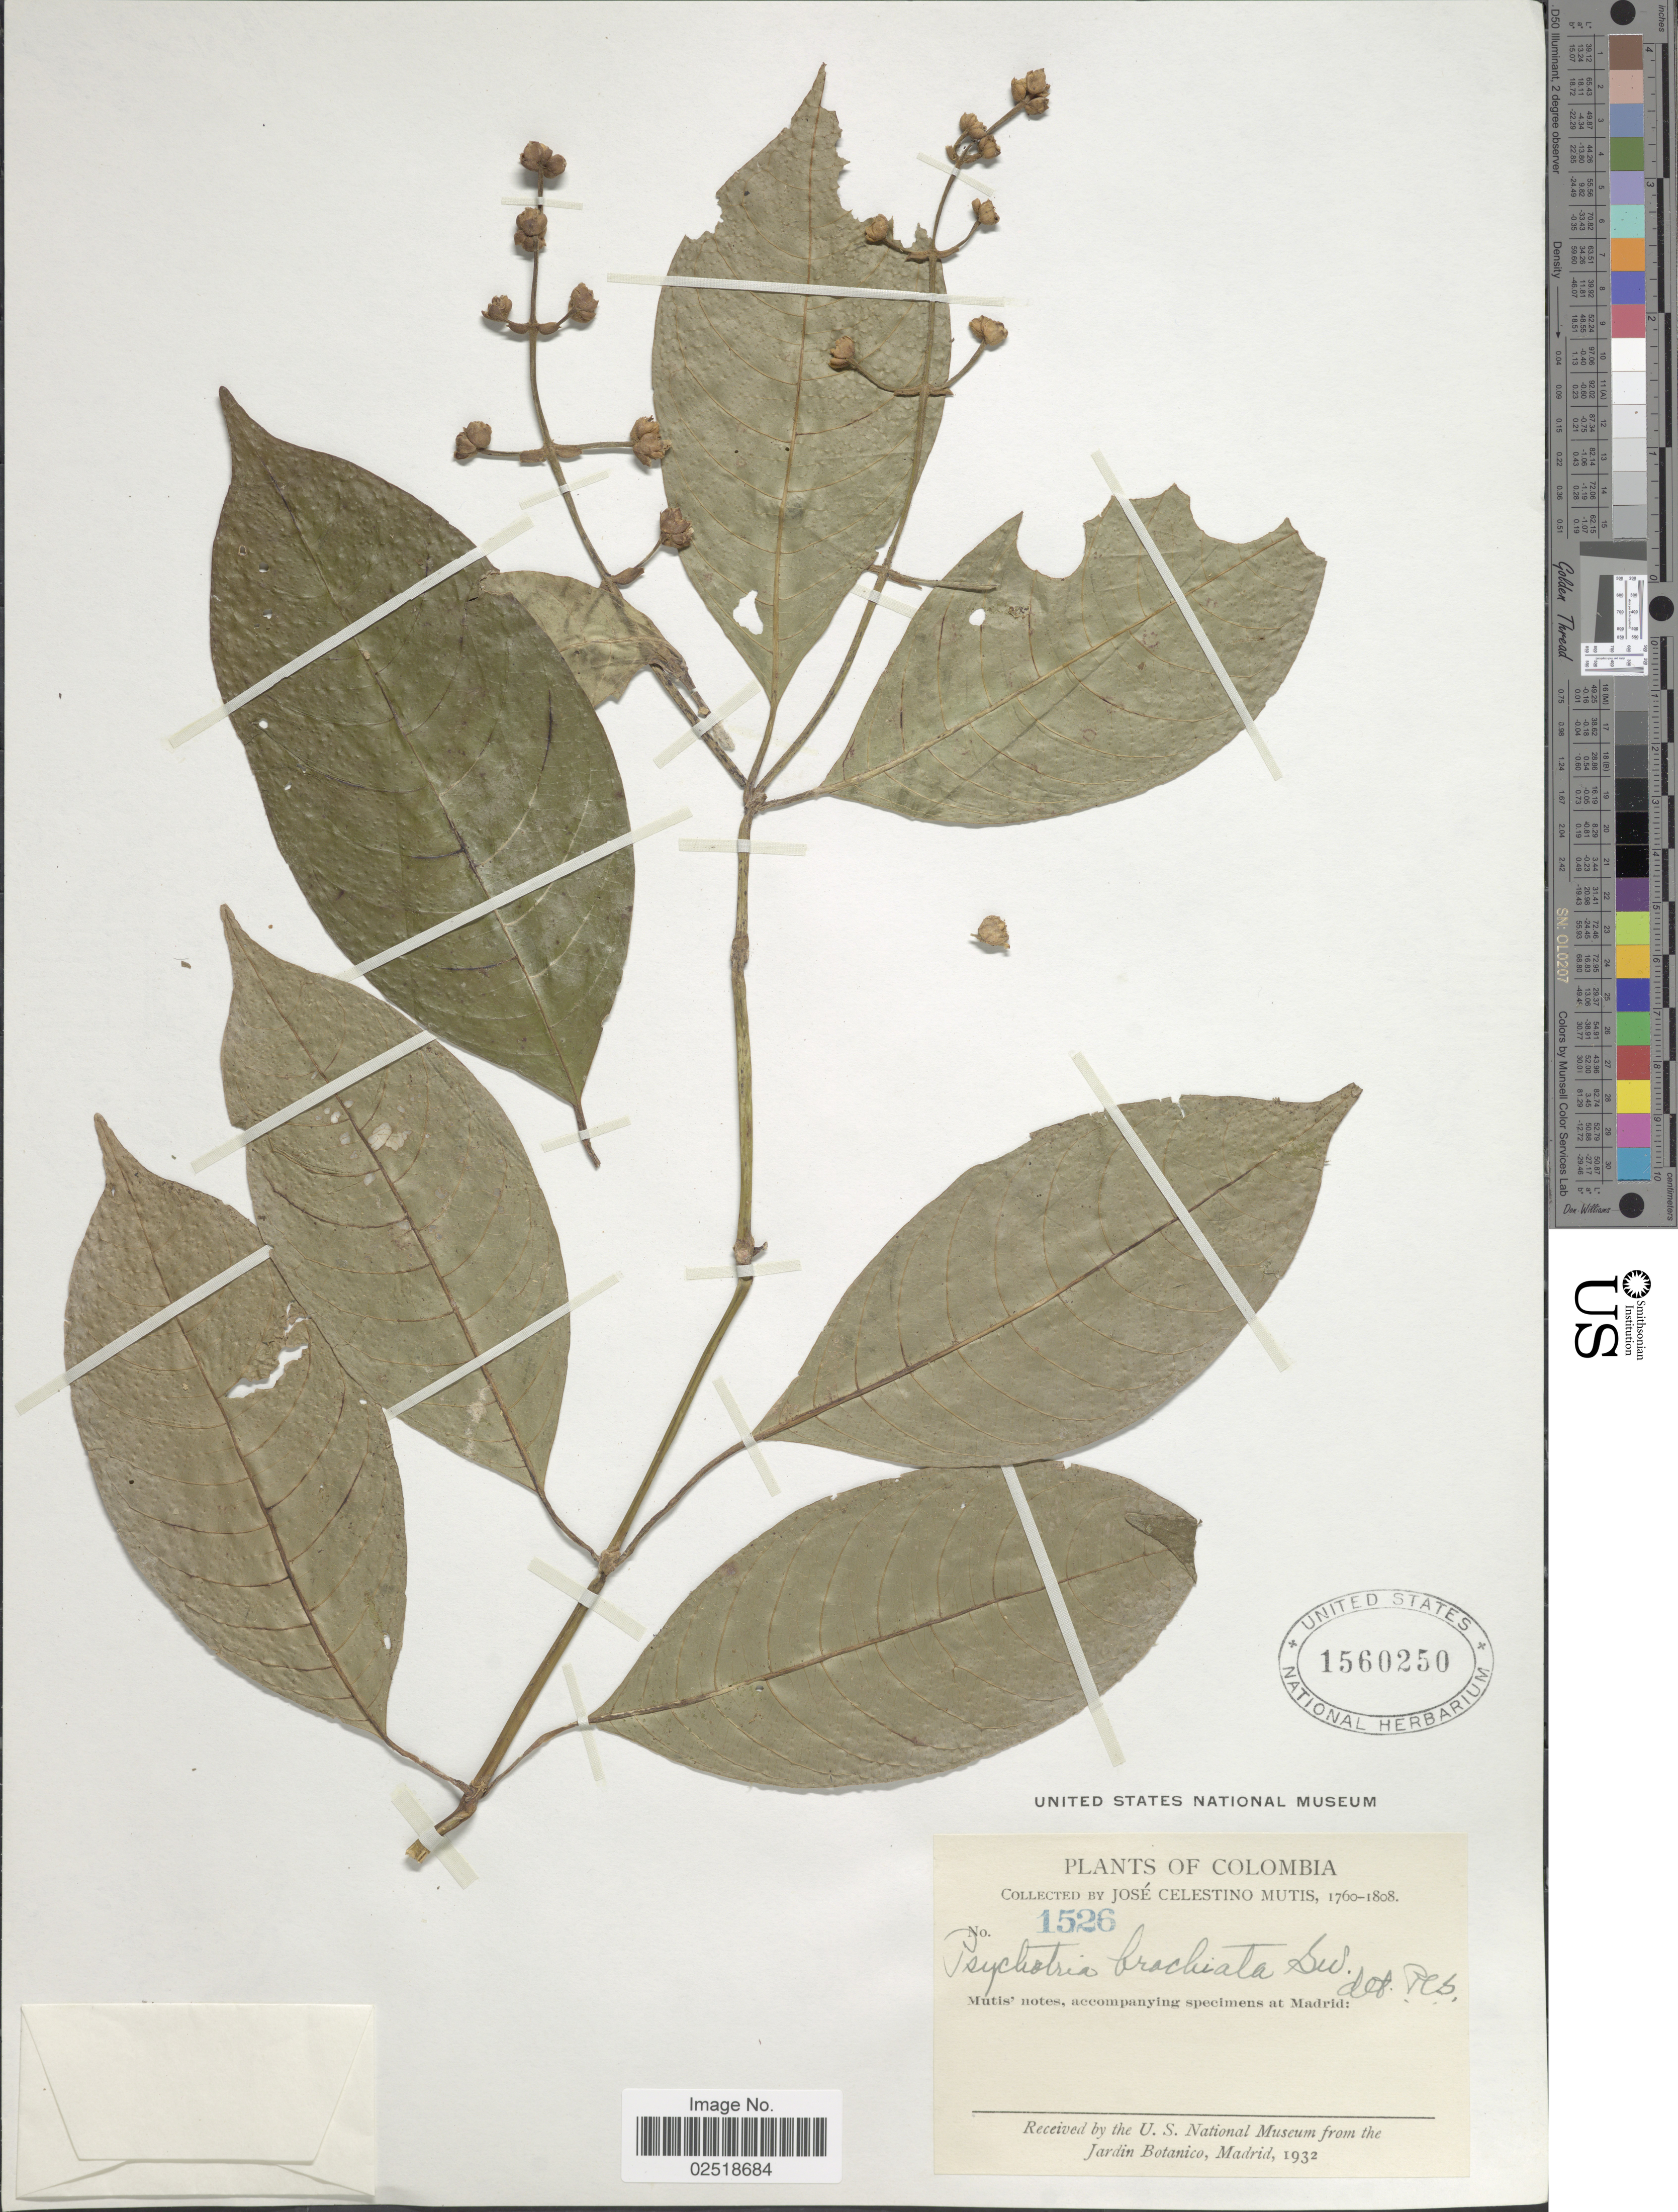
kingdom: Plantae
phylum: Tracheophyta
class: Magnoliopsida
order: Gentianales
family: Rubiaceae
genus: Psychotria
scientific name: Psychotria caerulea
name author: Ruiz & Pav.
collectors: J. C. B. Mutis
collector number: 1526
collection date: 1760/1808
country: Colombia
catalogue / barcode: US 1560250